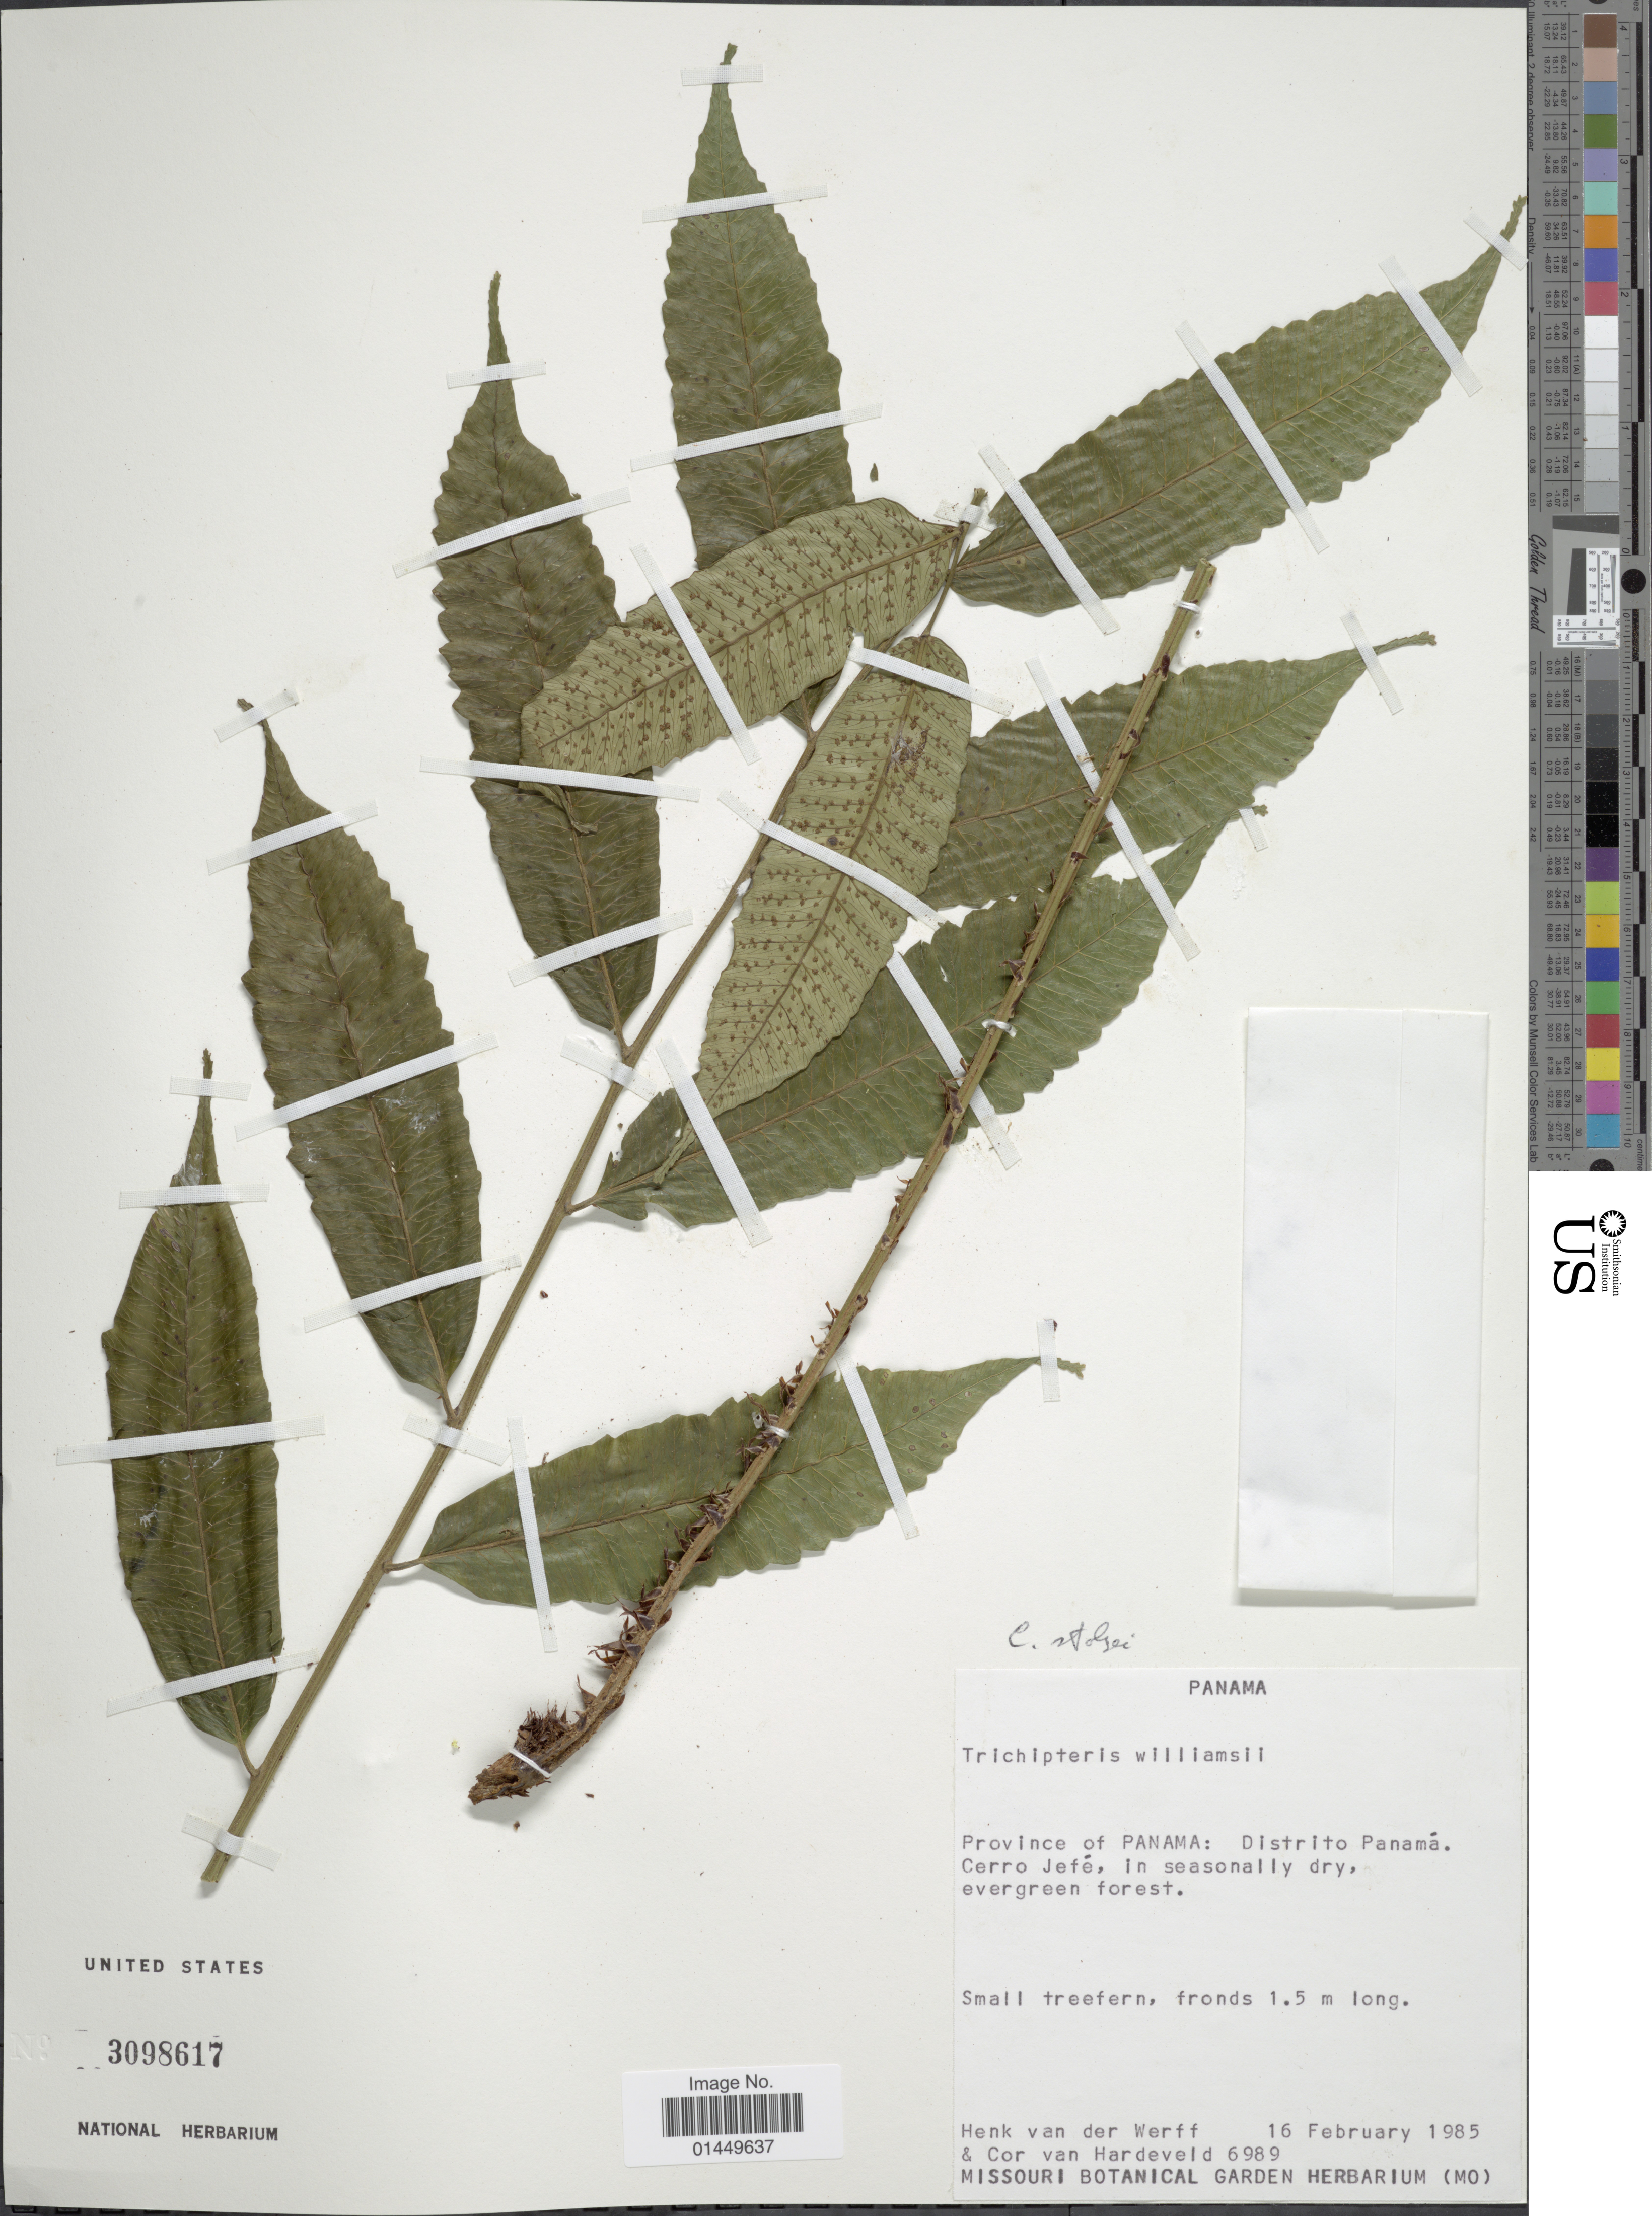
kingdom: Plantae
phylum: Tracheophyta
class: Polypodiopsida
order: Cyatheales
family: Cyatheaceae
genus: Cyathea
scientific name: Cyathea stolzei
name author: A.R. Sm. ex Lellinger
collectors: H. van der Werff & C. Van Hardeveld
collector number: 6989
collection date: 1985-02-16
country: Panama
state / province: Panamá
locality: Province of Panama, Distrito Panama, Cerro Jefe, In seasonally dry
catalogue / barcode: US 3098617